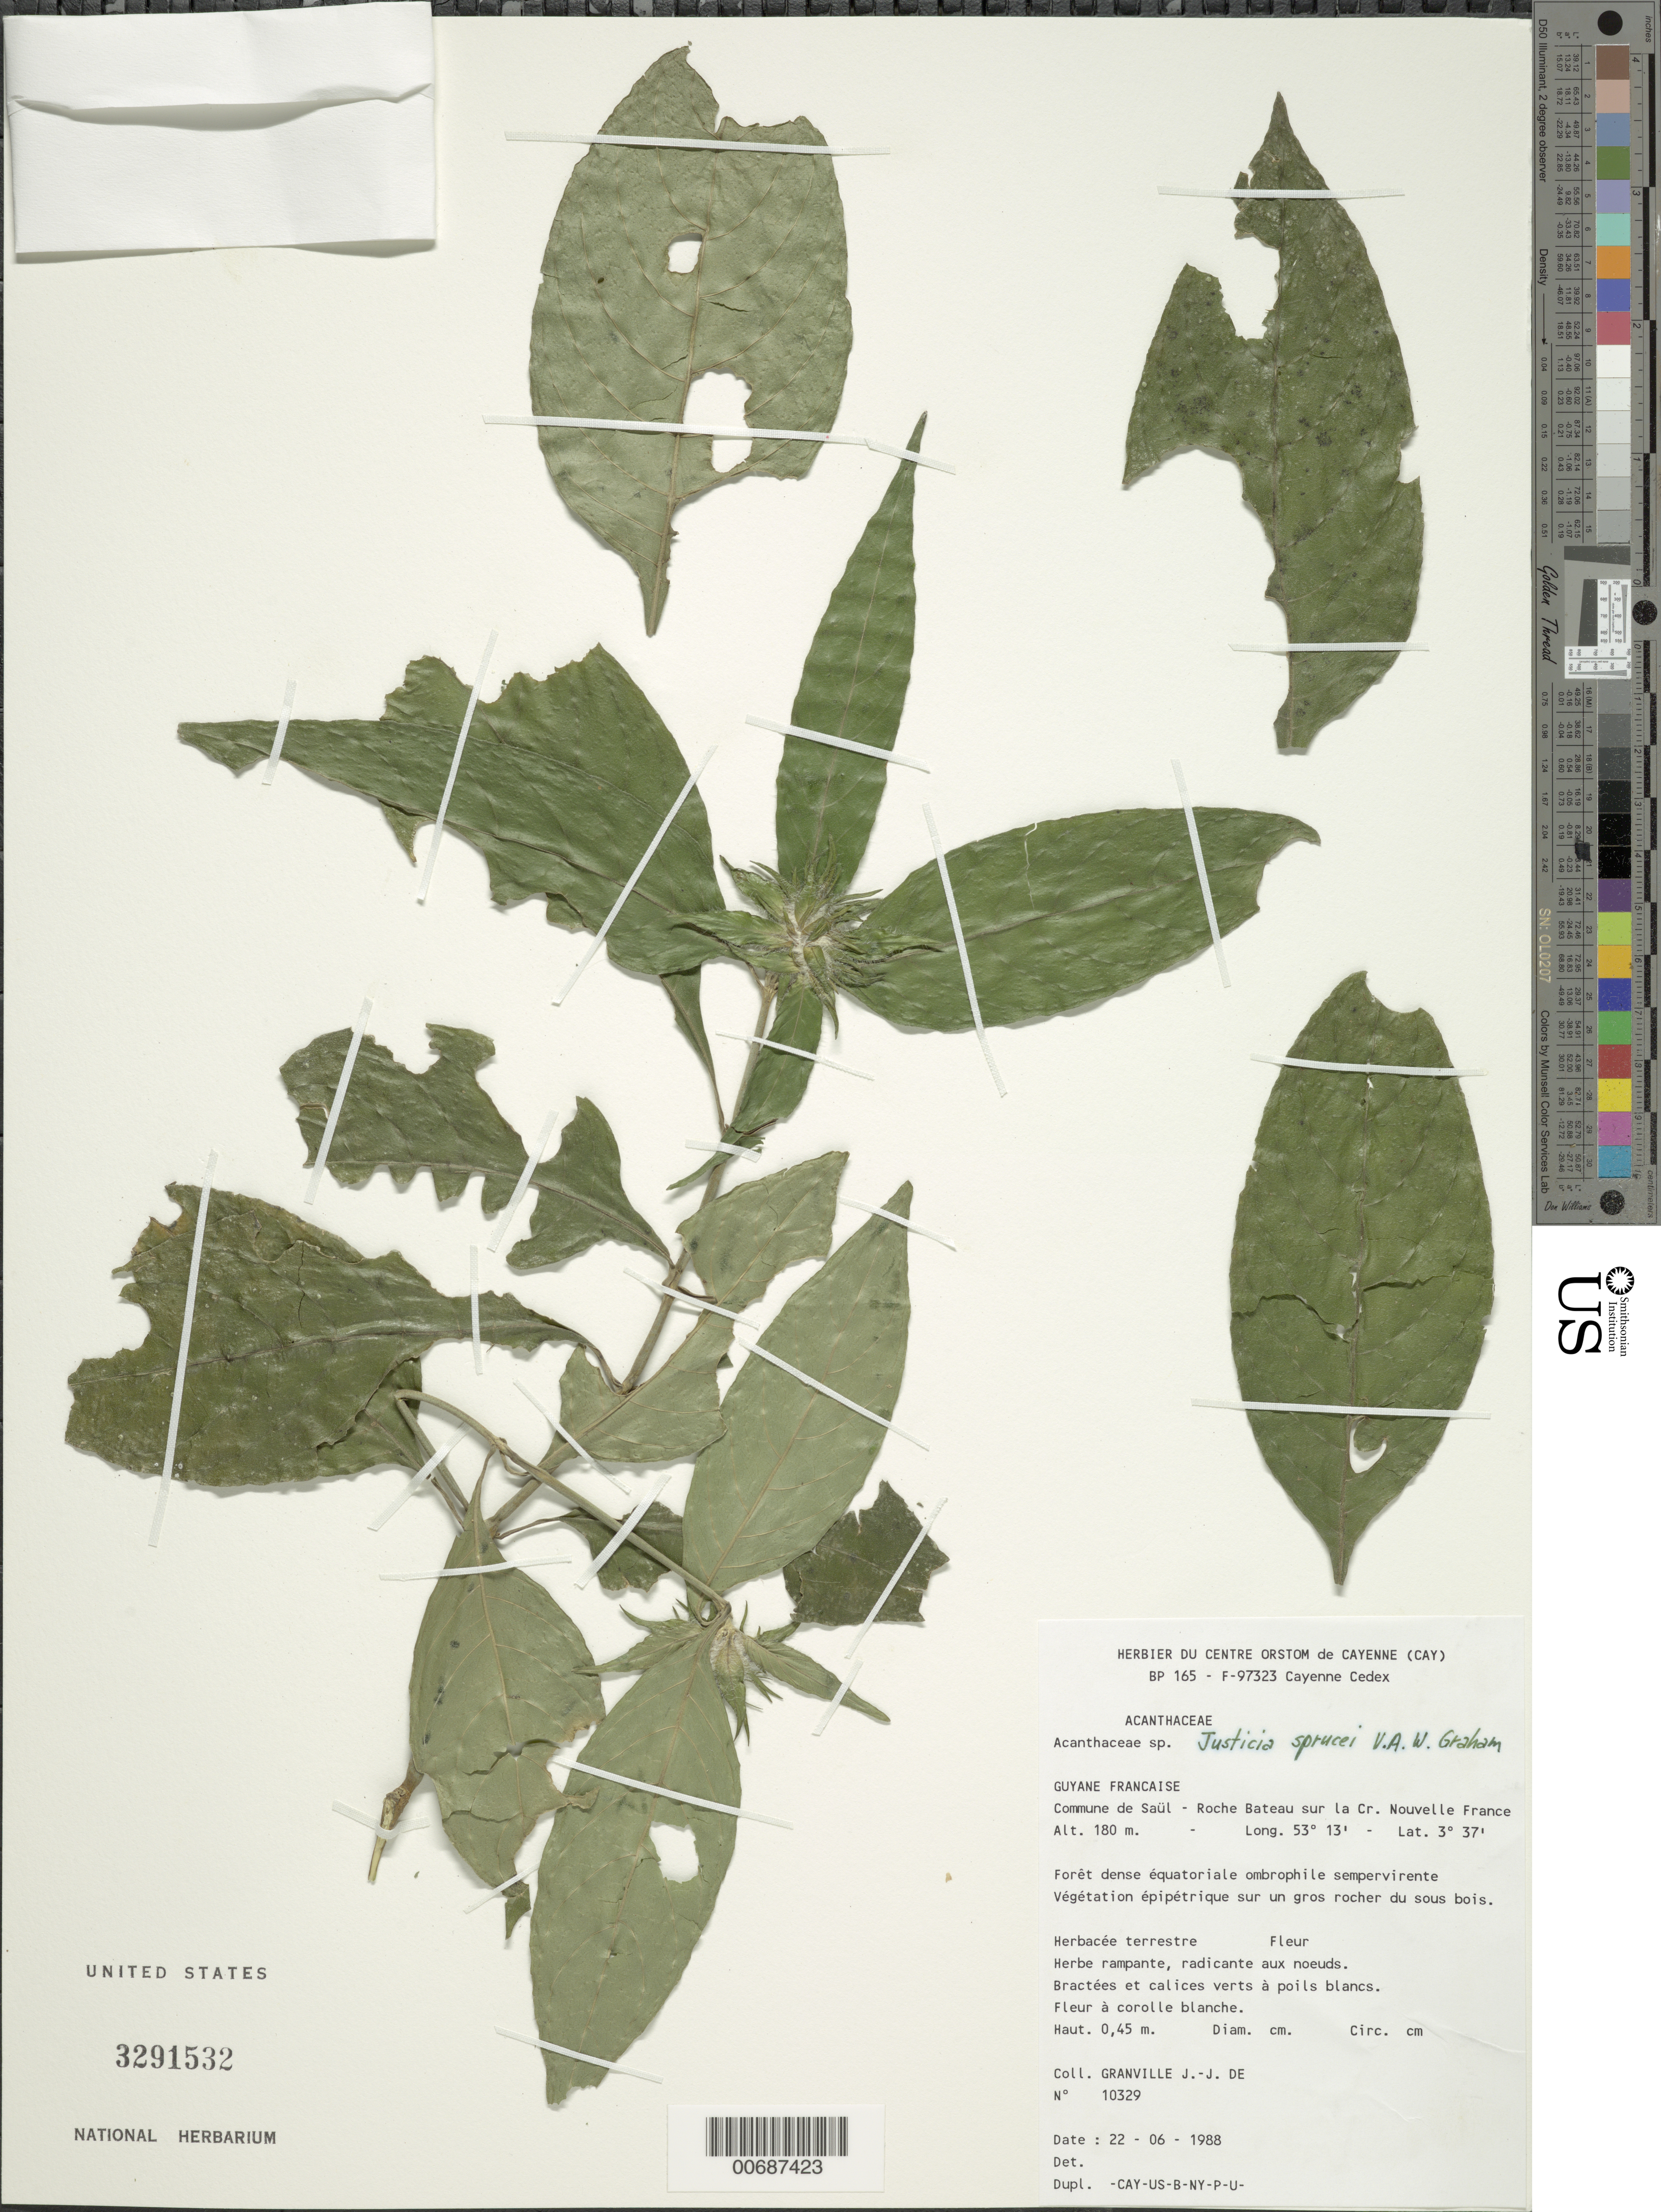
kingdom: Plantae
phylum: Tracheophyta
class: Magnoliopsida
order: Lamiales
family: Acanthaceae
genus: Justicia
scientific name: Justicia sprucei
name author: V.A.W. Graham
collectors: J.-J. de Granville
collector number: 10329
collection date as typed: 22-Jun-88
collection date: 1988-06-22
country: French Guiana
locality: Commune de Saül Roche Bateau sur la Crique Nouvelle France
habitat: Forêt dense equatoriale ombrophile sempervirente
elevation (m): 180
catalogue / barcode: US 3291532